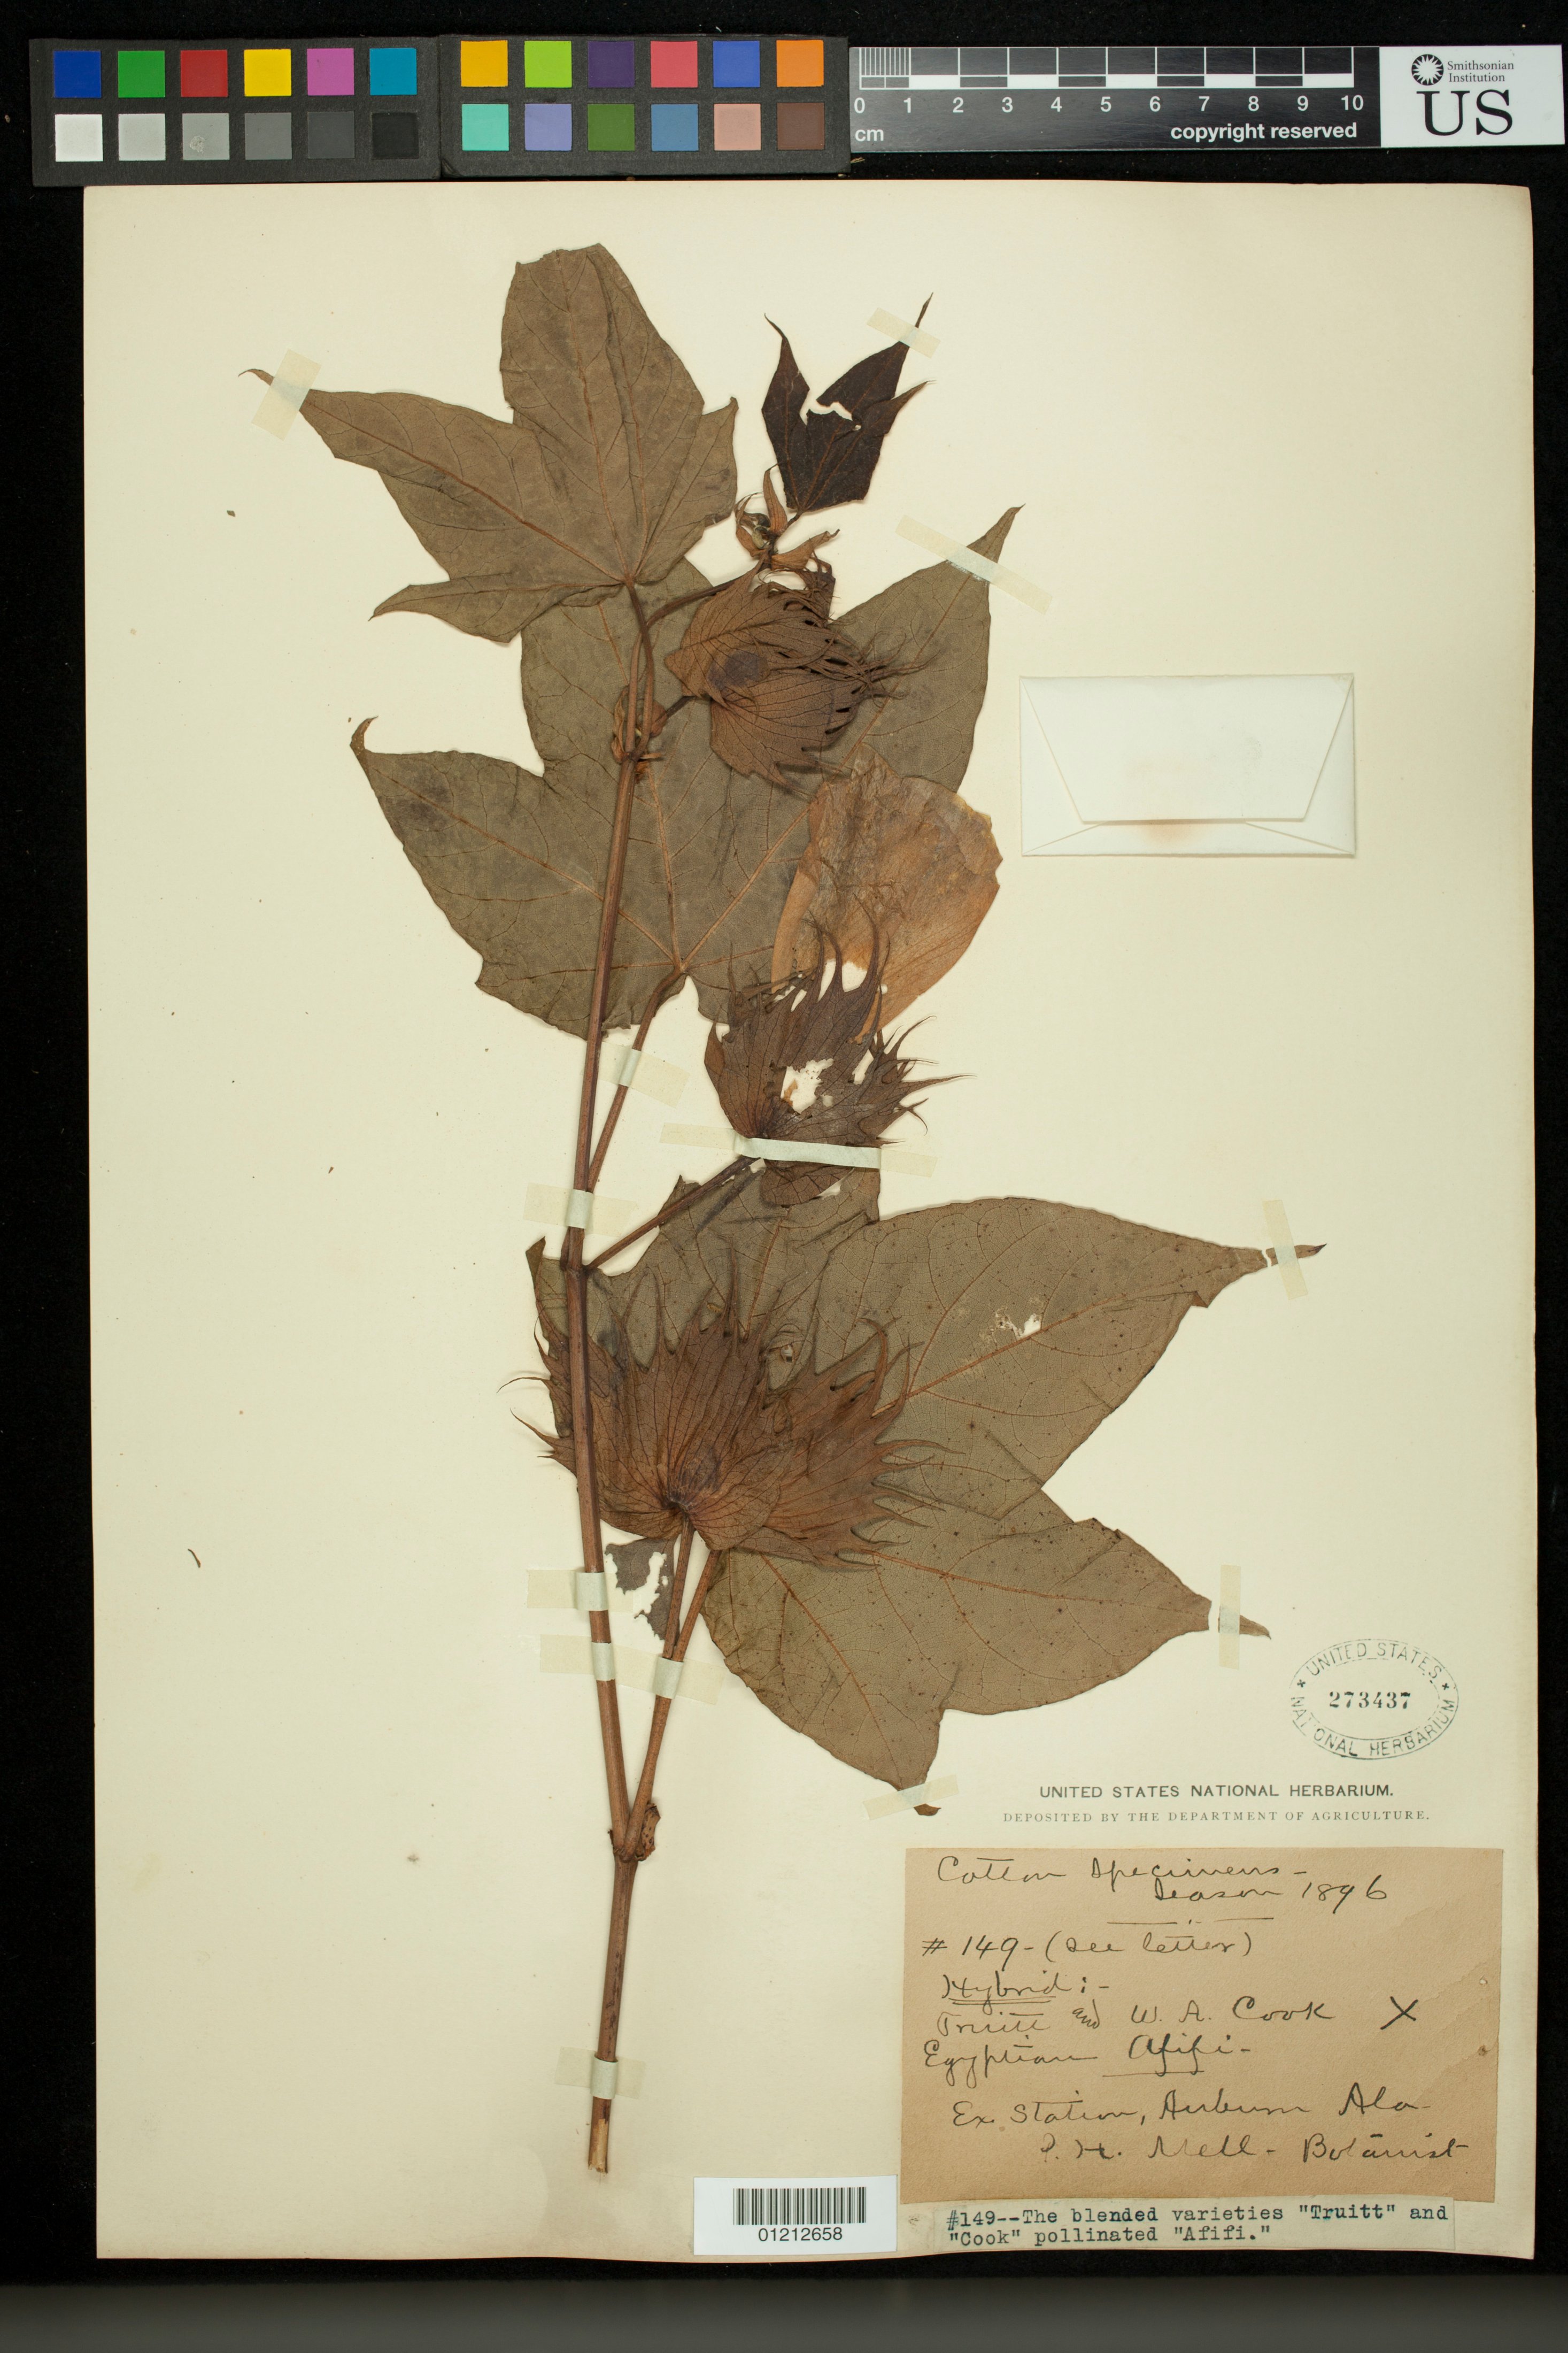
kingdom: Plantae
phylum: Tracheophyta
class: Magnoliopsida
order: Malvales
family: Malvaceae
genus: Gossypium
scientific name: Gossypium barbadense x G. hirsutum L.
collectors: P. H. Mell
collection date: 1896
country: United States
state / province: Alabama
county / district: Lee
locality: Experimental Station, Auburn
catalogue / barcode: US 273437